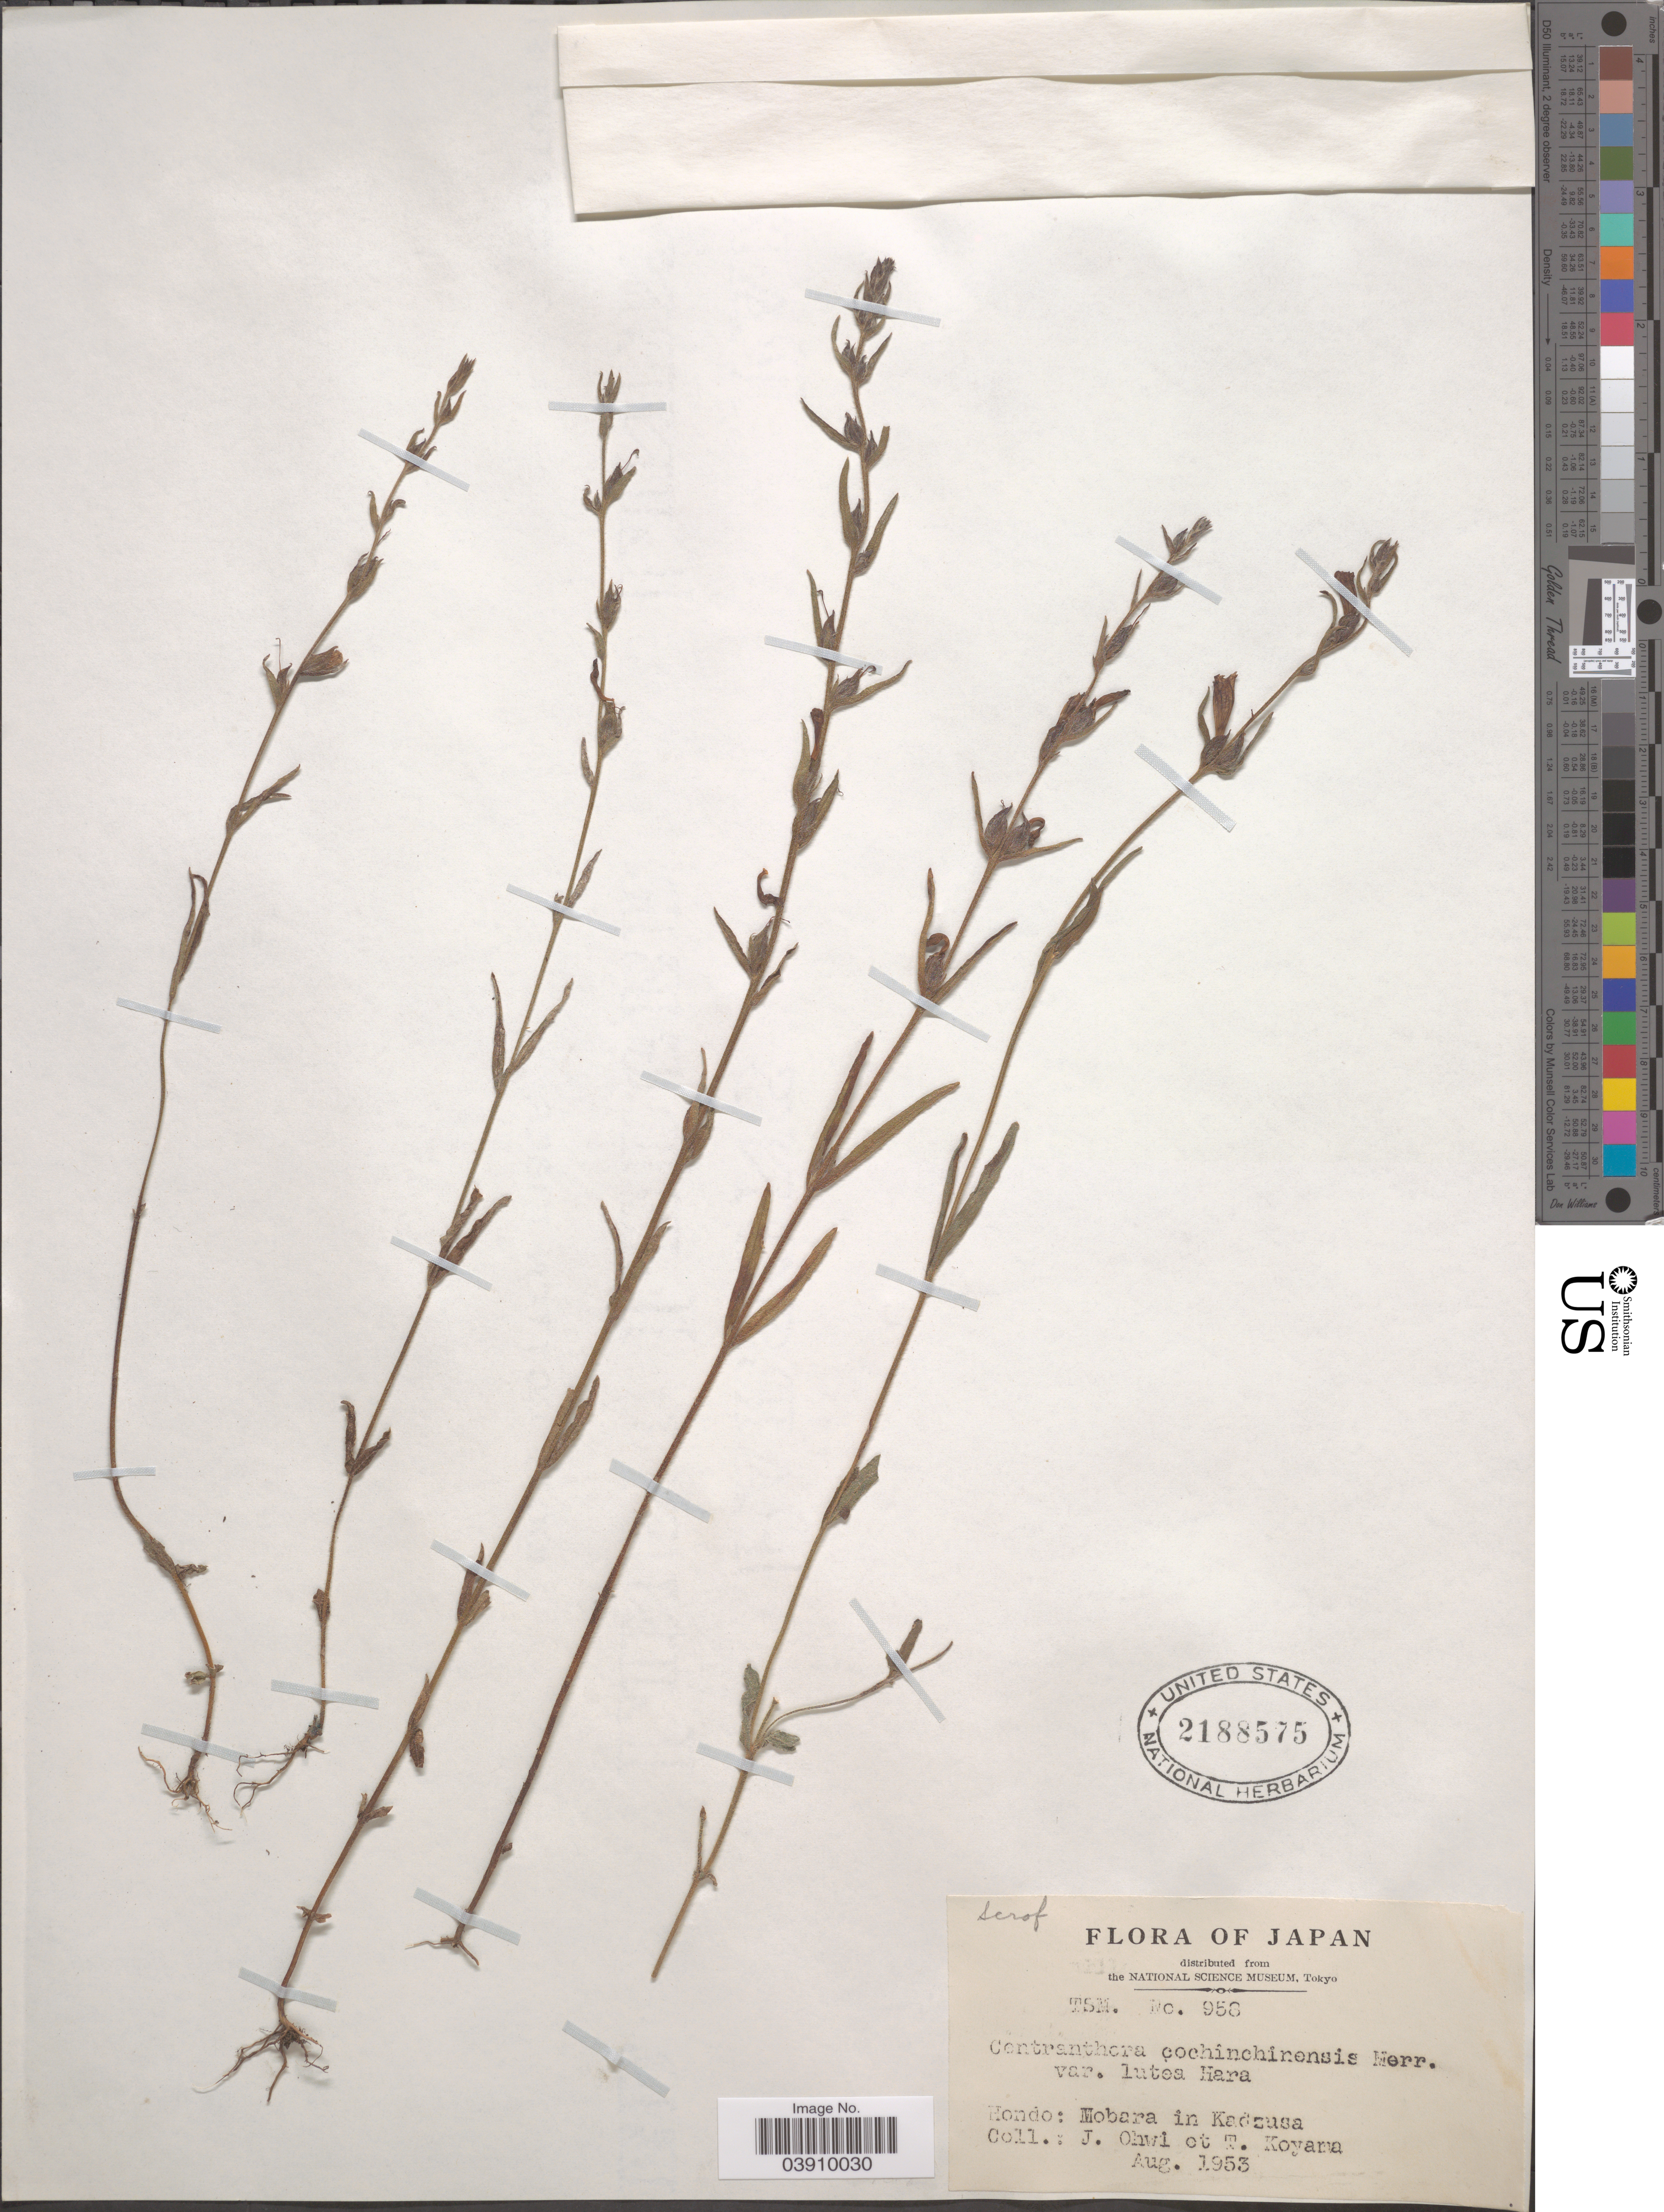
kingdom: Plantae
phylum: Tracheophyta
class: Magnoliopsida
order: Lamiales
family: Orobanchaceae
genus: Centranthera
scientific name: Centranthera cochinchinensis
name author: (Lour.) Merr.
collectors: J. Ohwi & T. Koyama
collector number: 958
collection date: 1953-08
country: Japan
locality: Hondo: Mobara in Kadzusa.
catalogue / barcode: US 2188575